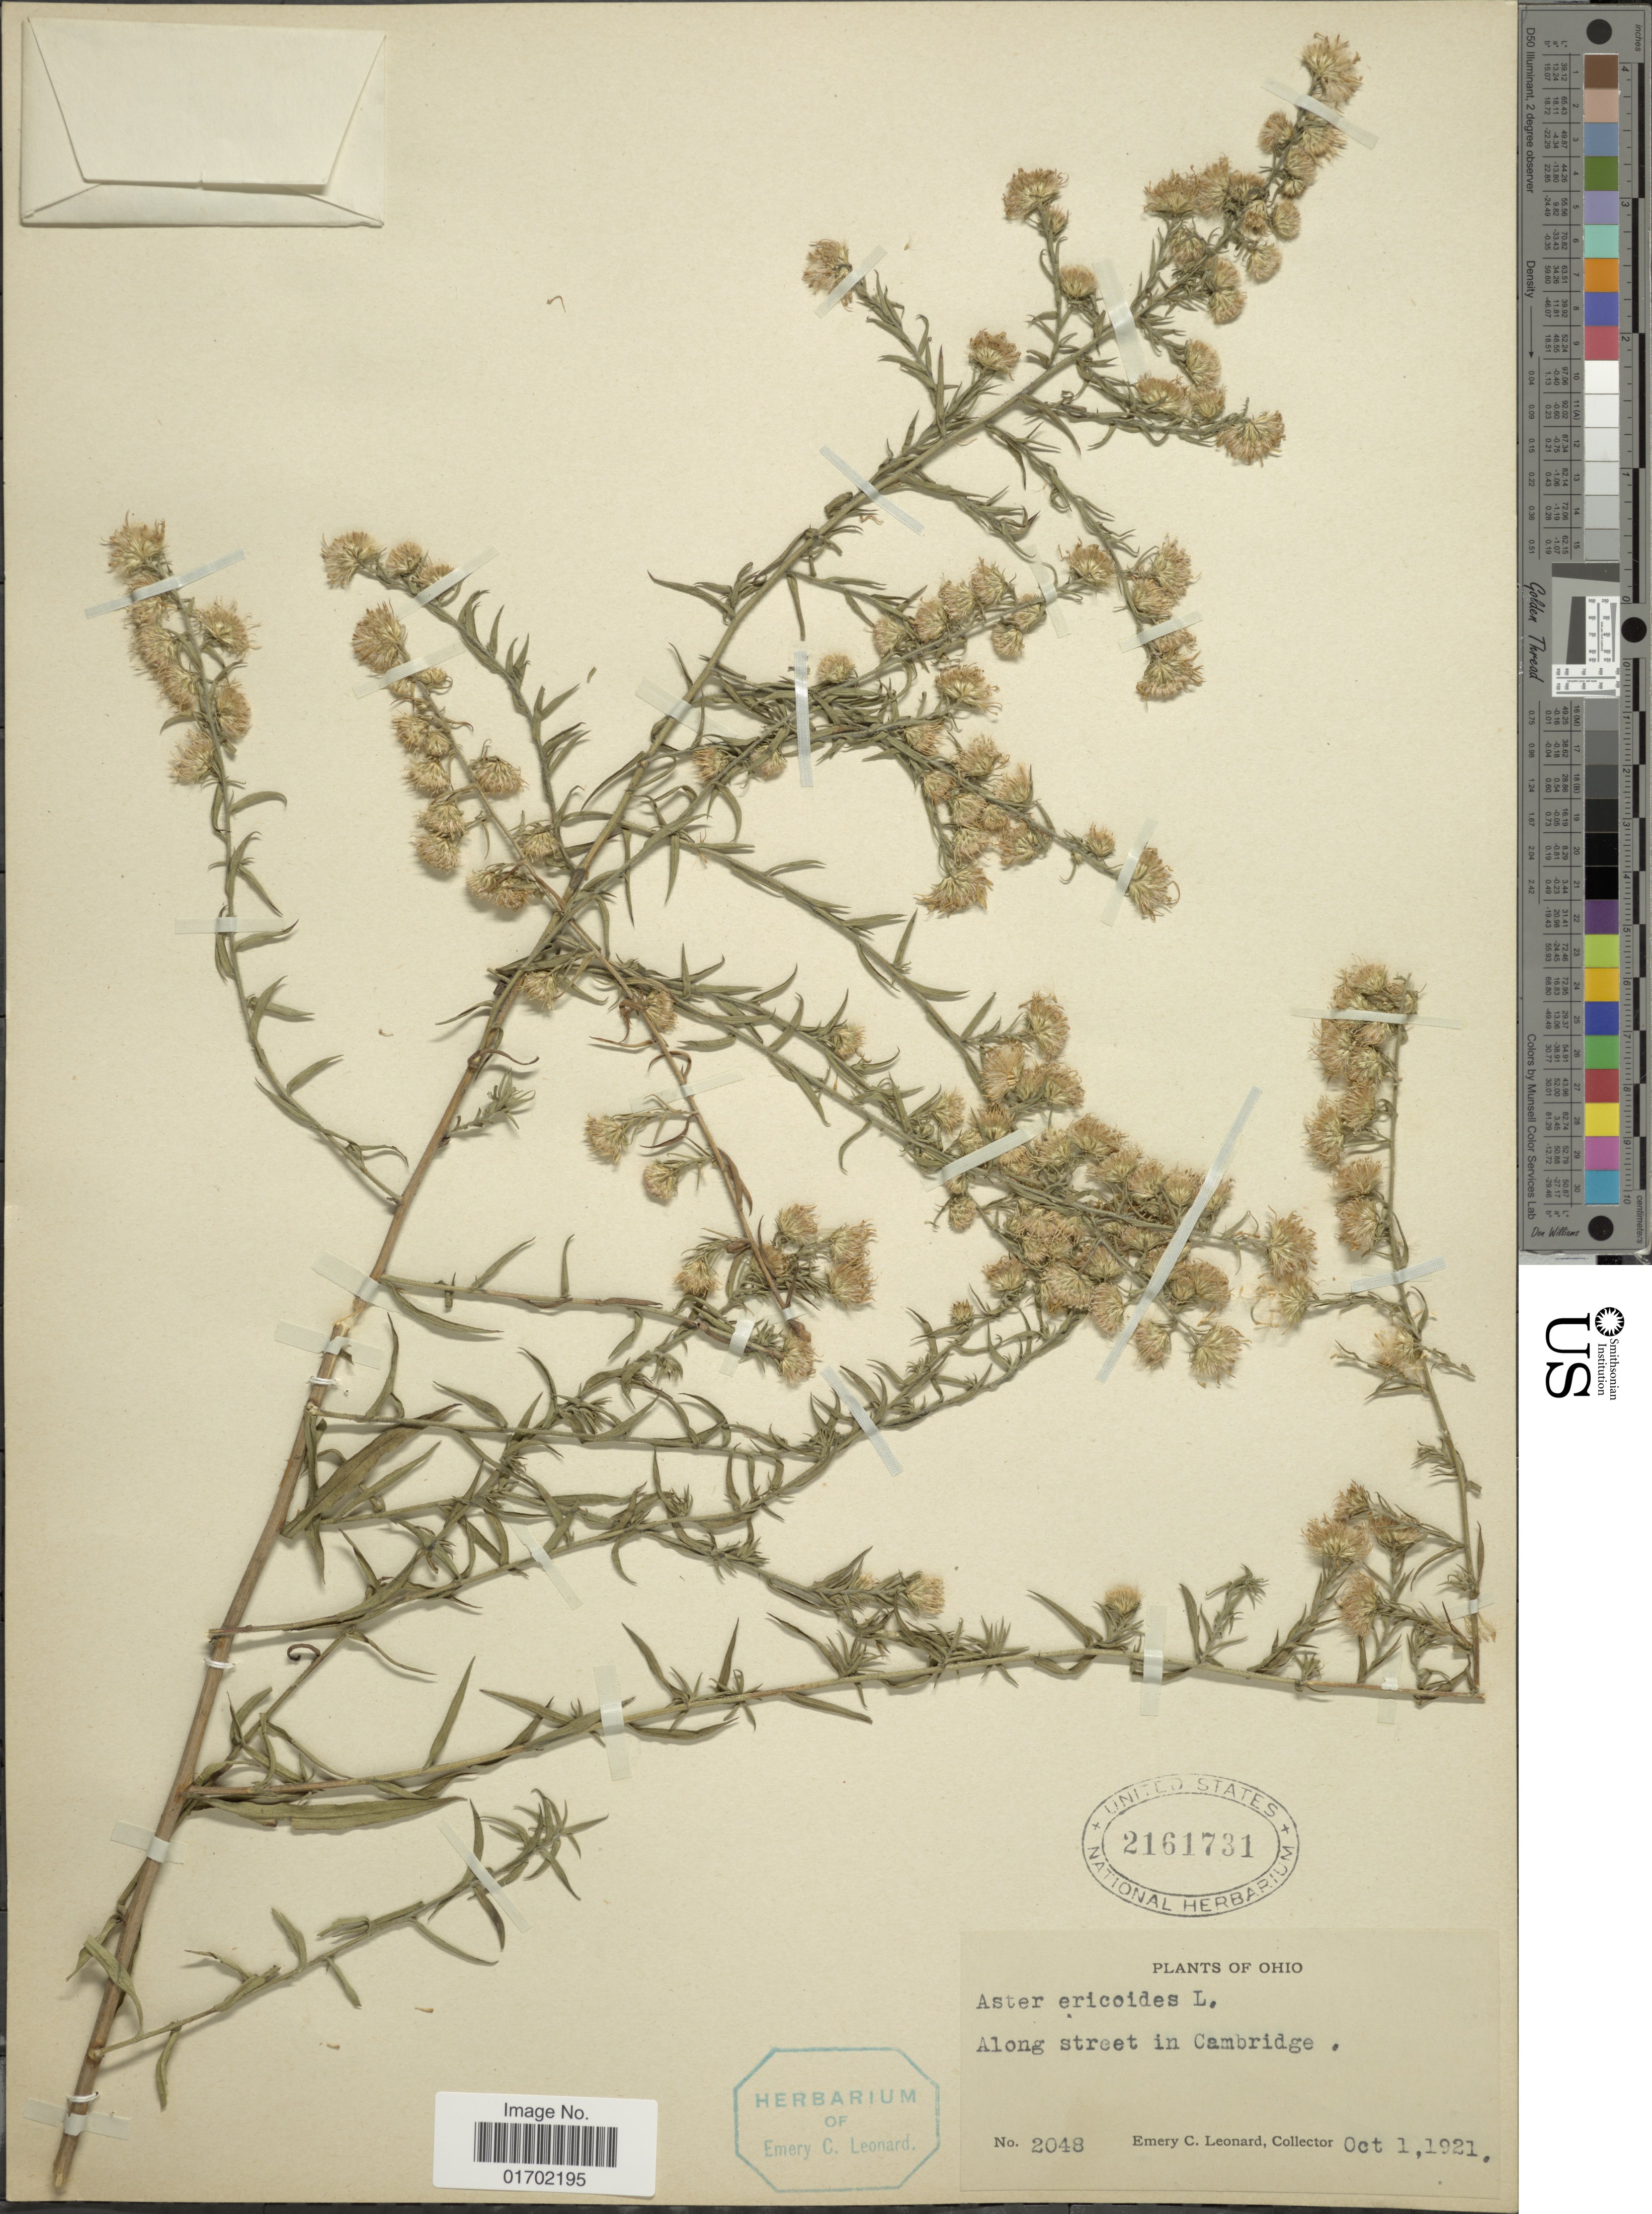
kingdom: Plantae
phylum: Tracheophyta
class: Magnoliopsida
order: Asterales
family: Asteraceae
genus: Symphyotrichum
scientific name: Symphyotrichum pilosum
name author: (Willd.) G.L. Nesom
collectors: E. C. Leonard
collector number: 2048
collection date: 1921-10-01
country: United States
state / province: Ohio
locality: Along street in Cambridge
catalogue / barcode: US 2161731